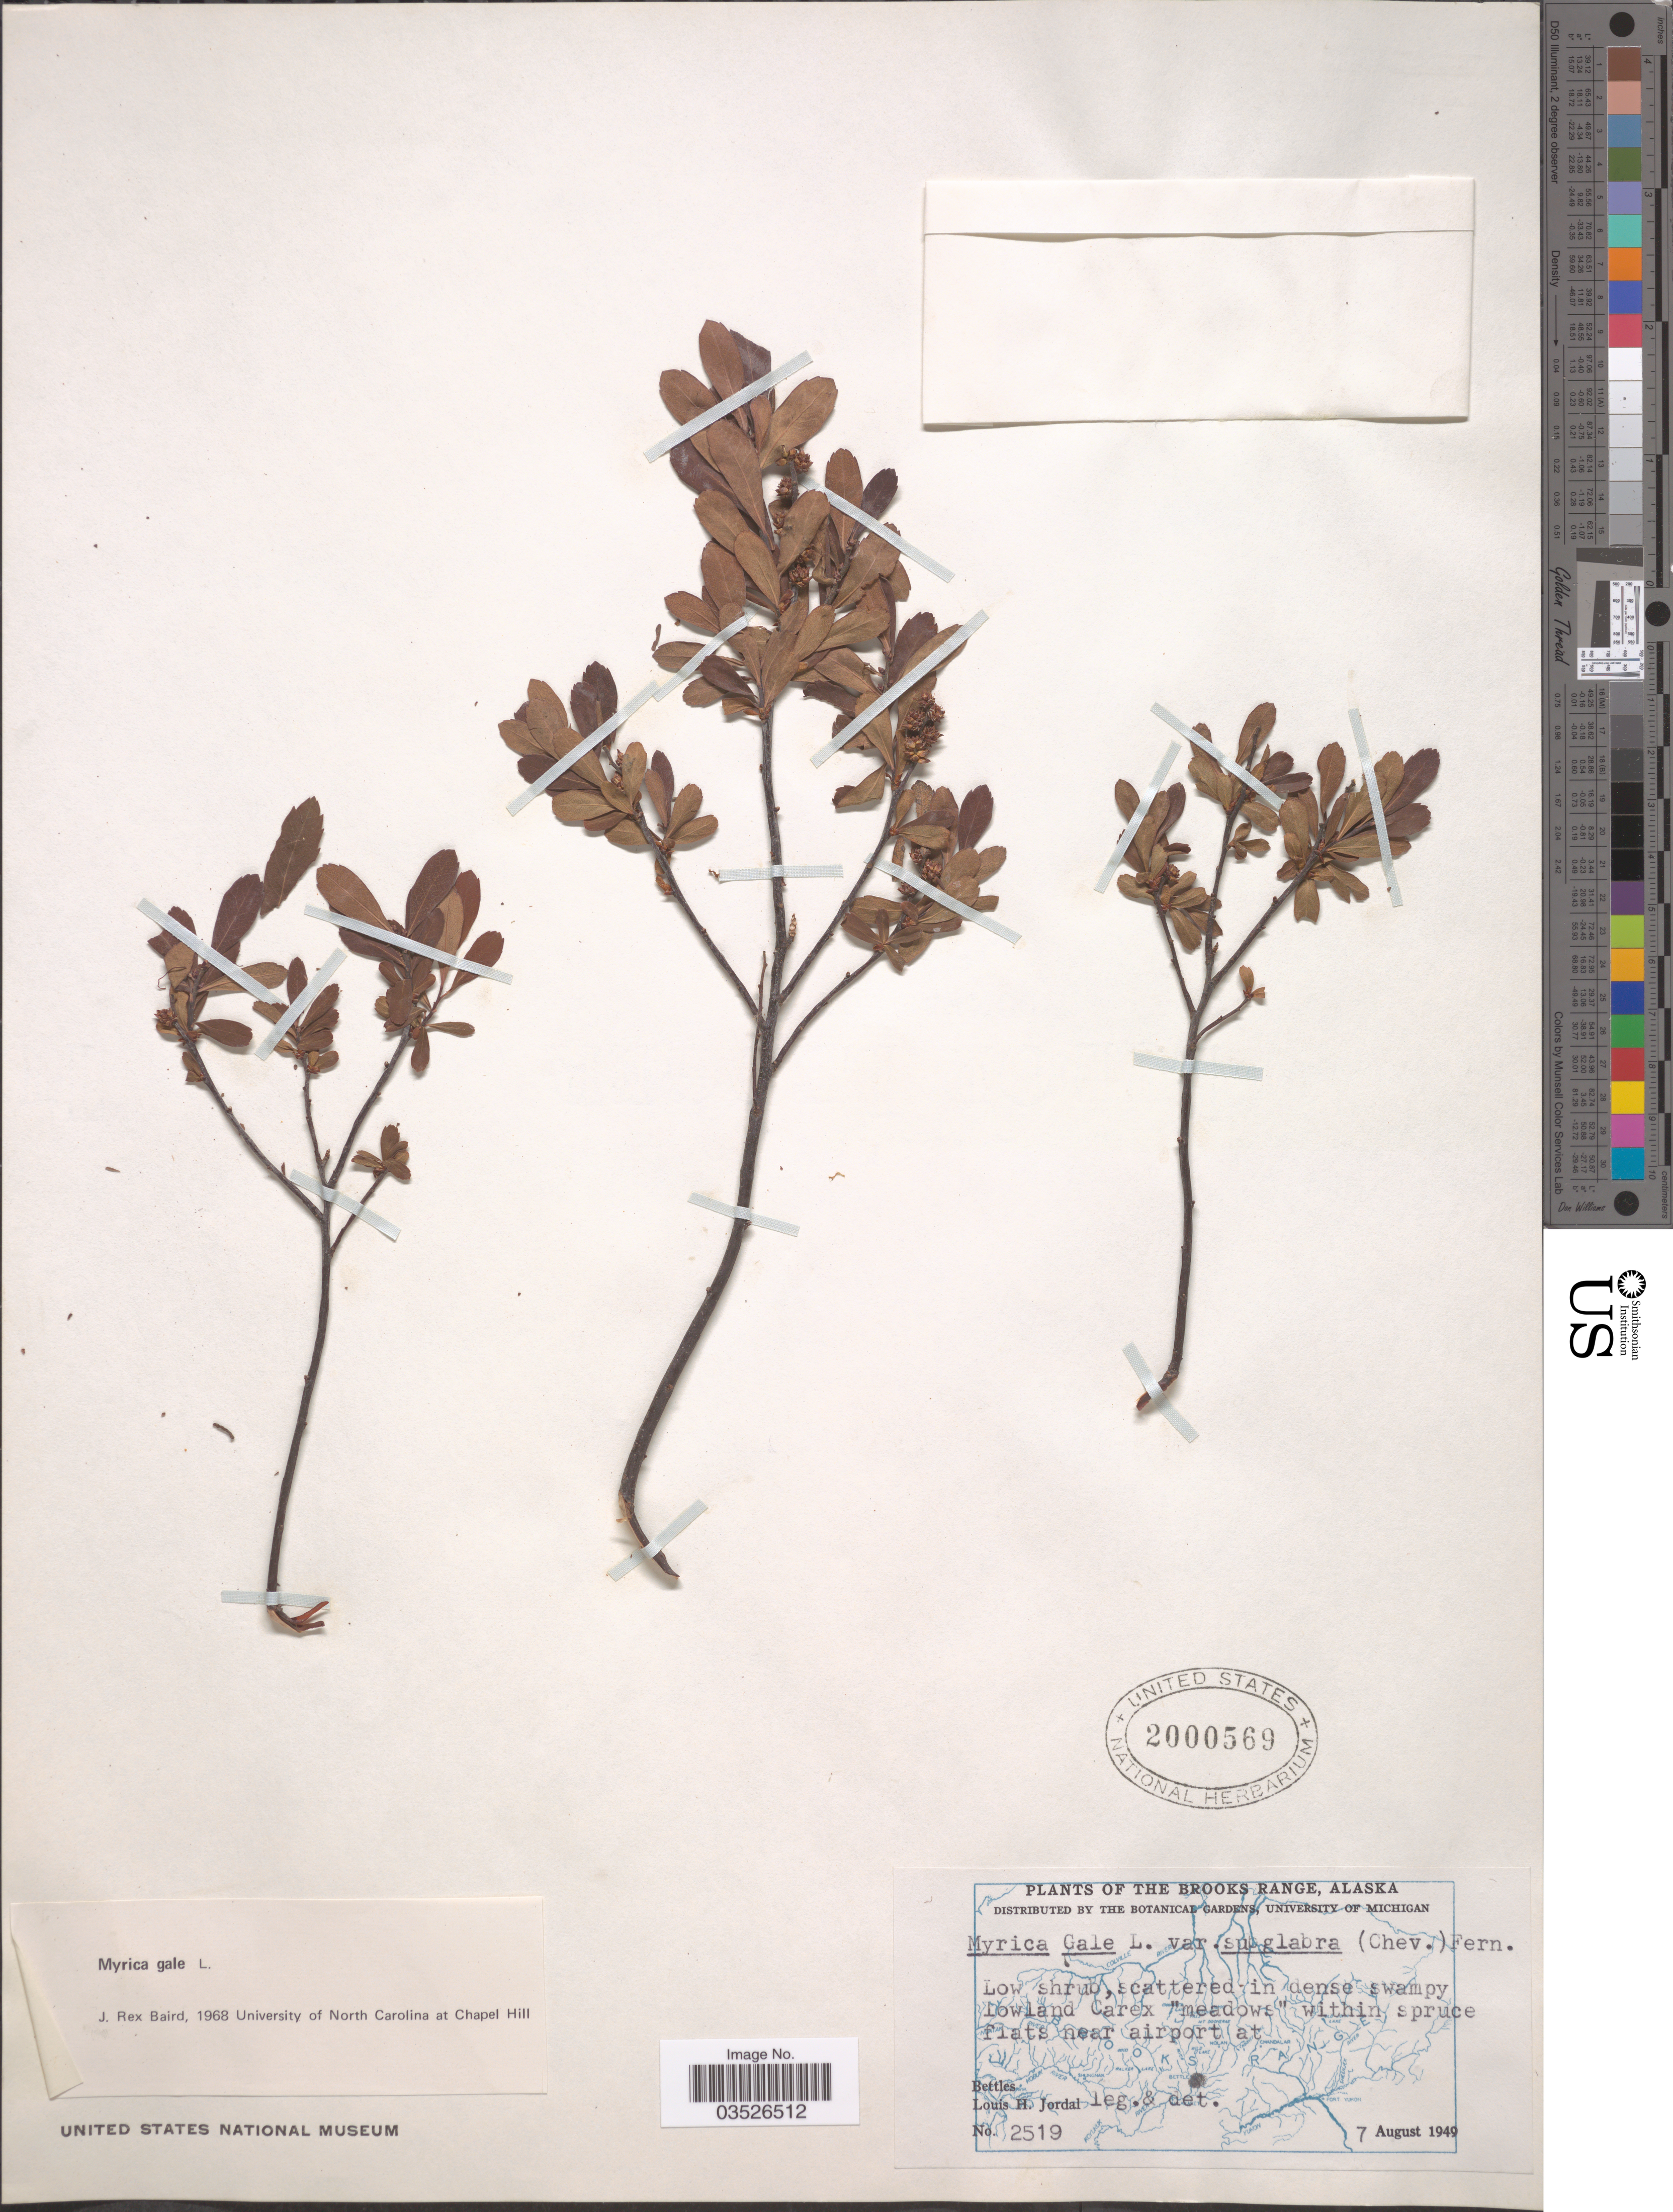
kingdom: Plantae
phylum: Tracheophyta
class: Magnoliopsida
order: Fagales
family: Myricaceae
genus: Myrica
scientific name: Myrica gale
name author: L.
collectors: L. Jordal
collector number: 2519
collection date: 1949-08-07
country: United States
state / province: Alaska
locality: Brooks Range. Flats near airport at Bettles.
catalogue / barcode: US 2000569